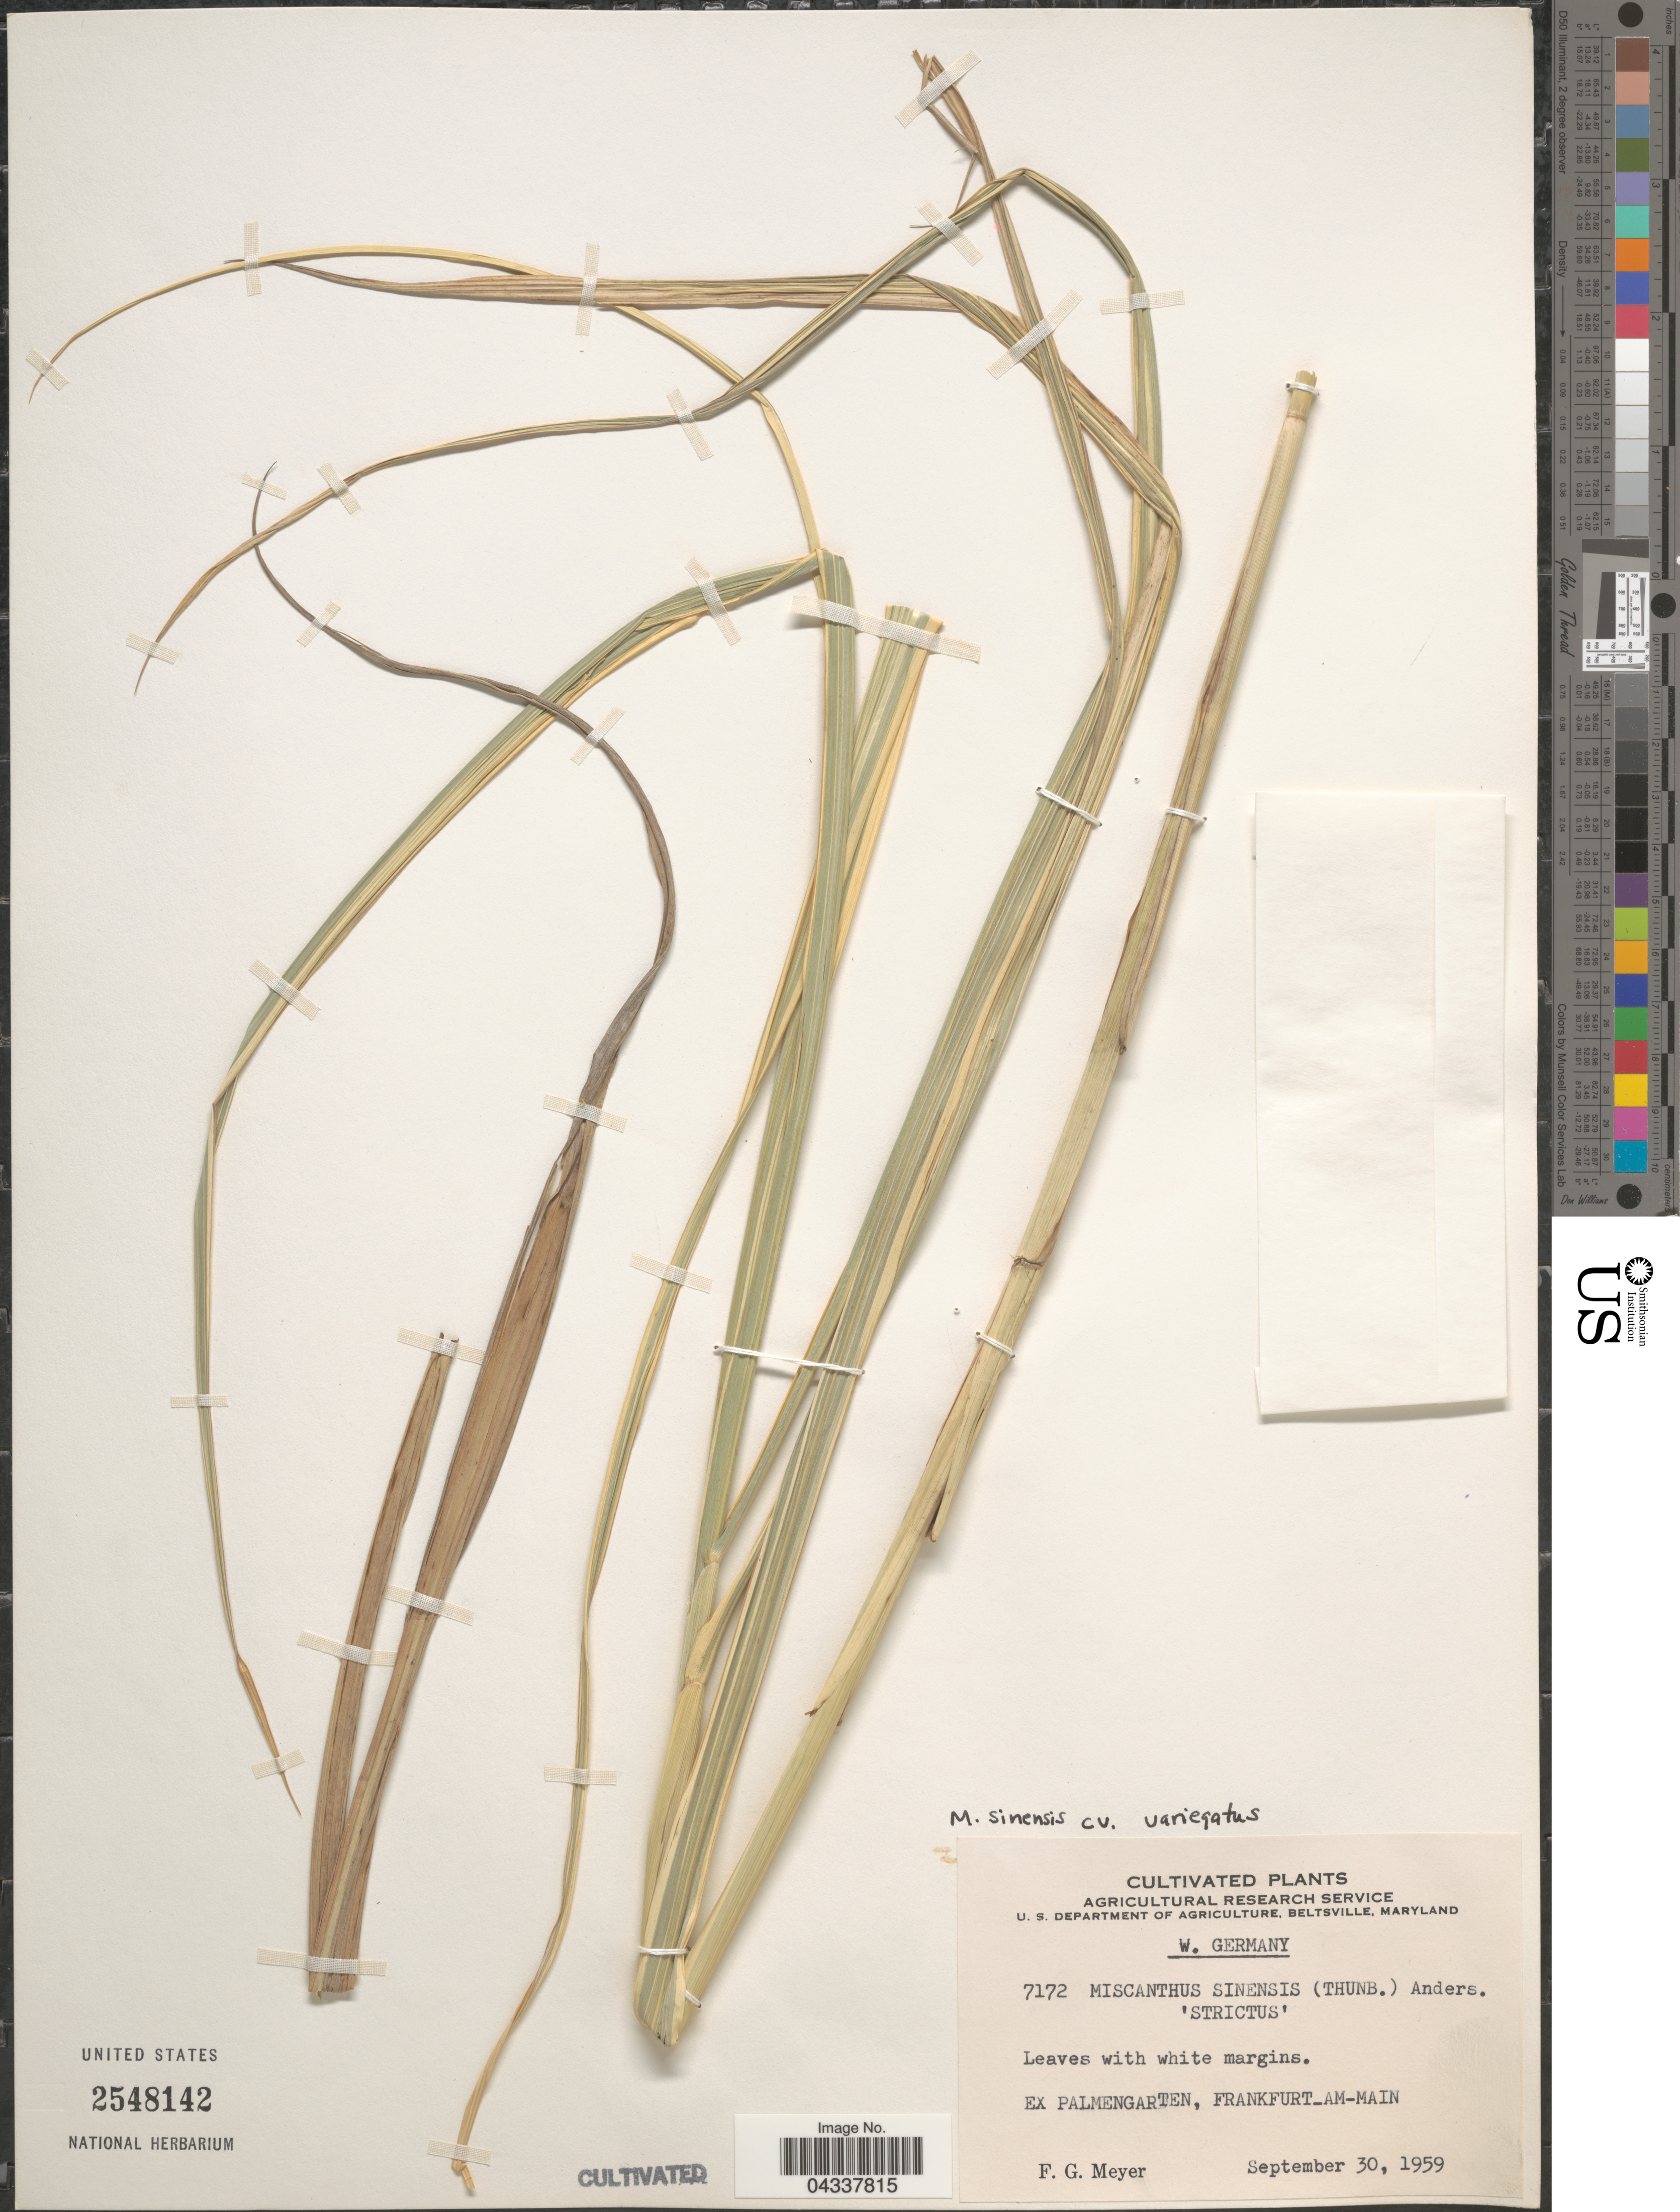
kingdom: Plantae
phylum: Tracheophyta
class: Liliopsida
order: Poales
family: Poaceae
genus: Miscanthus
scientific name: Miscanthus sinensis var. variegatus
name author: Beal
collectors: F. G. Meyer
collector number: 7172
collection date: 1959-09-30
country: Germany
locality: W. Germany. Ex Palmengarten, Frankfurt_Am-Main.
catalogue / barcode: US 2548142